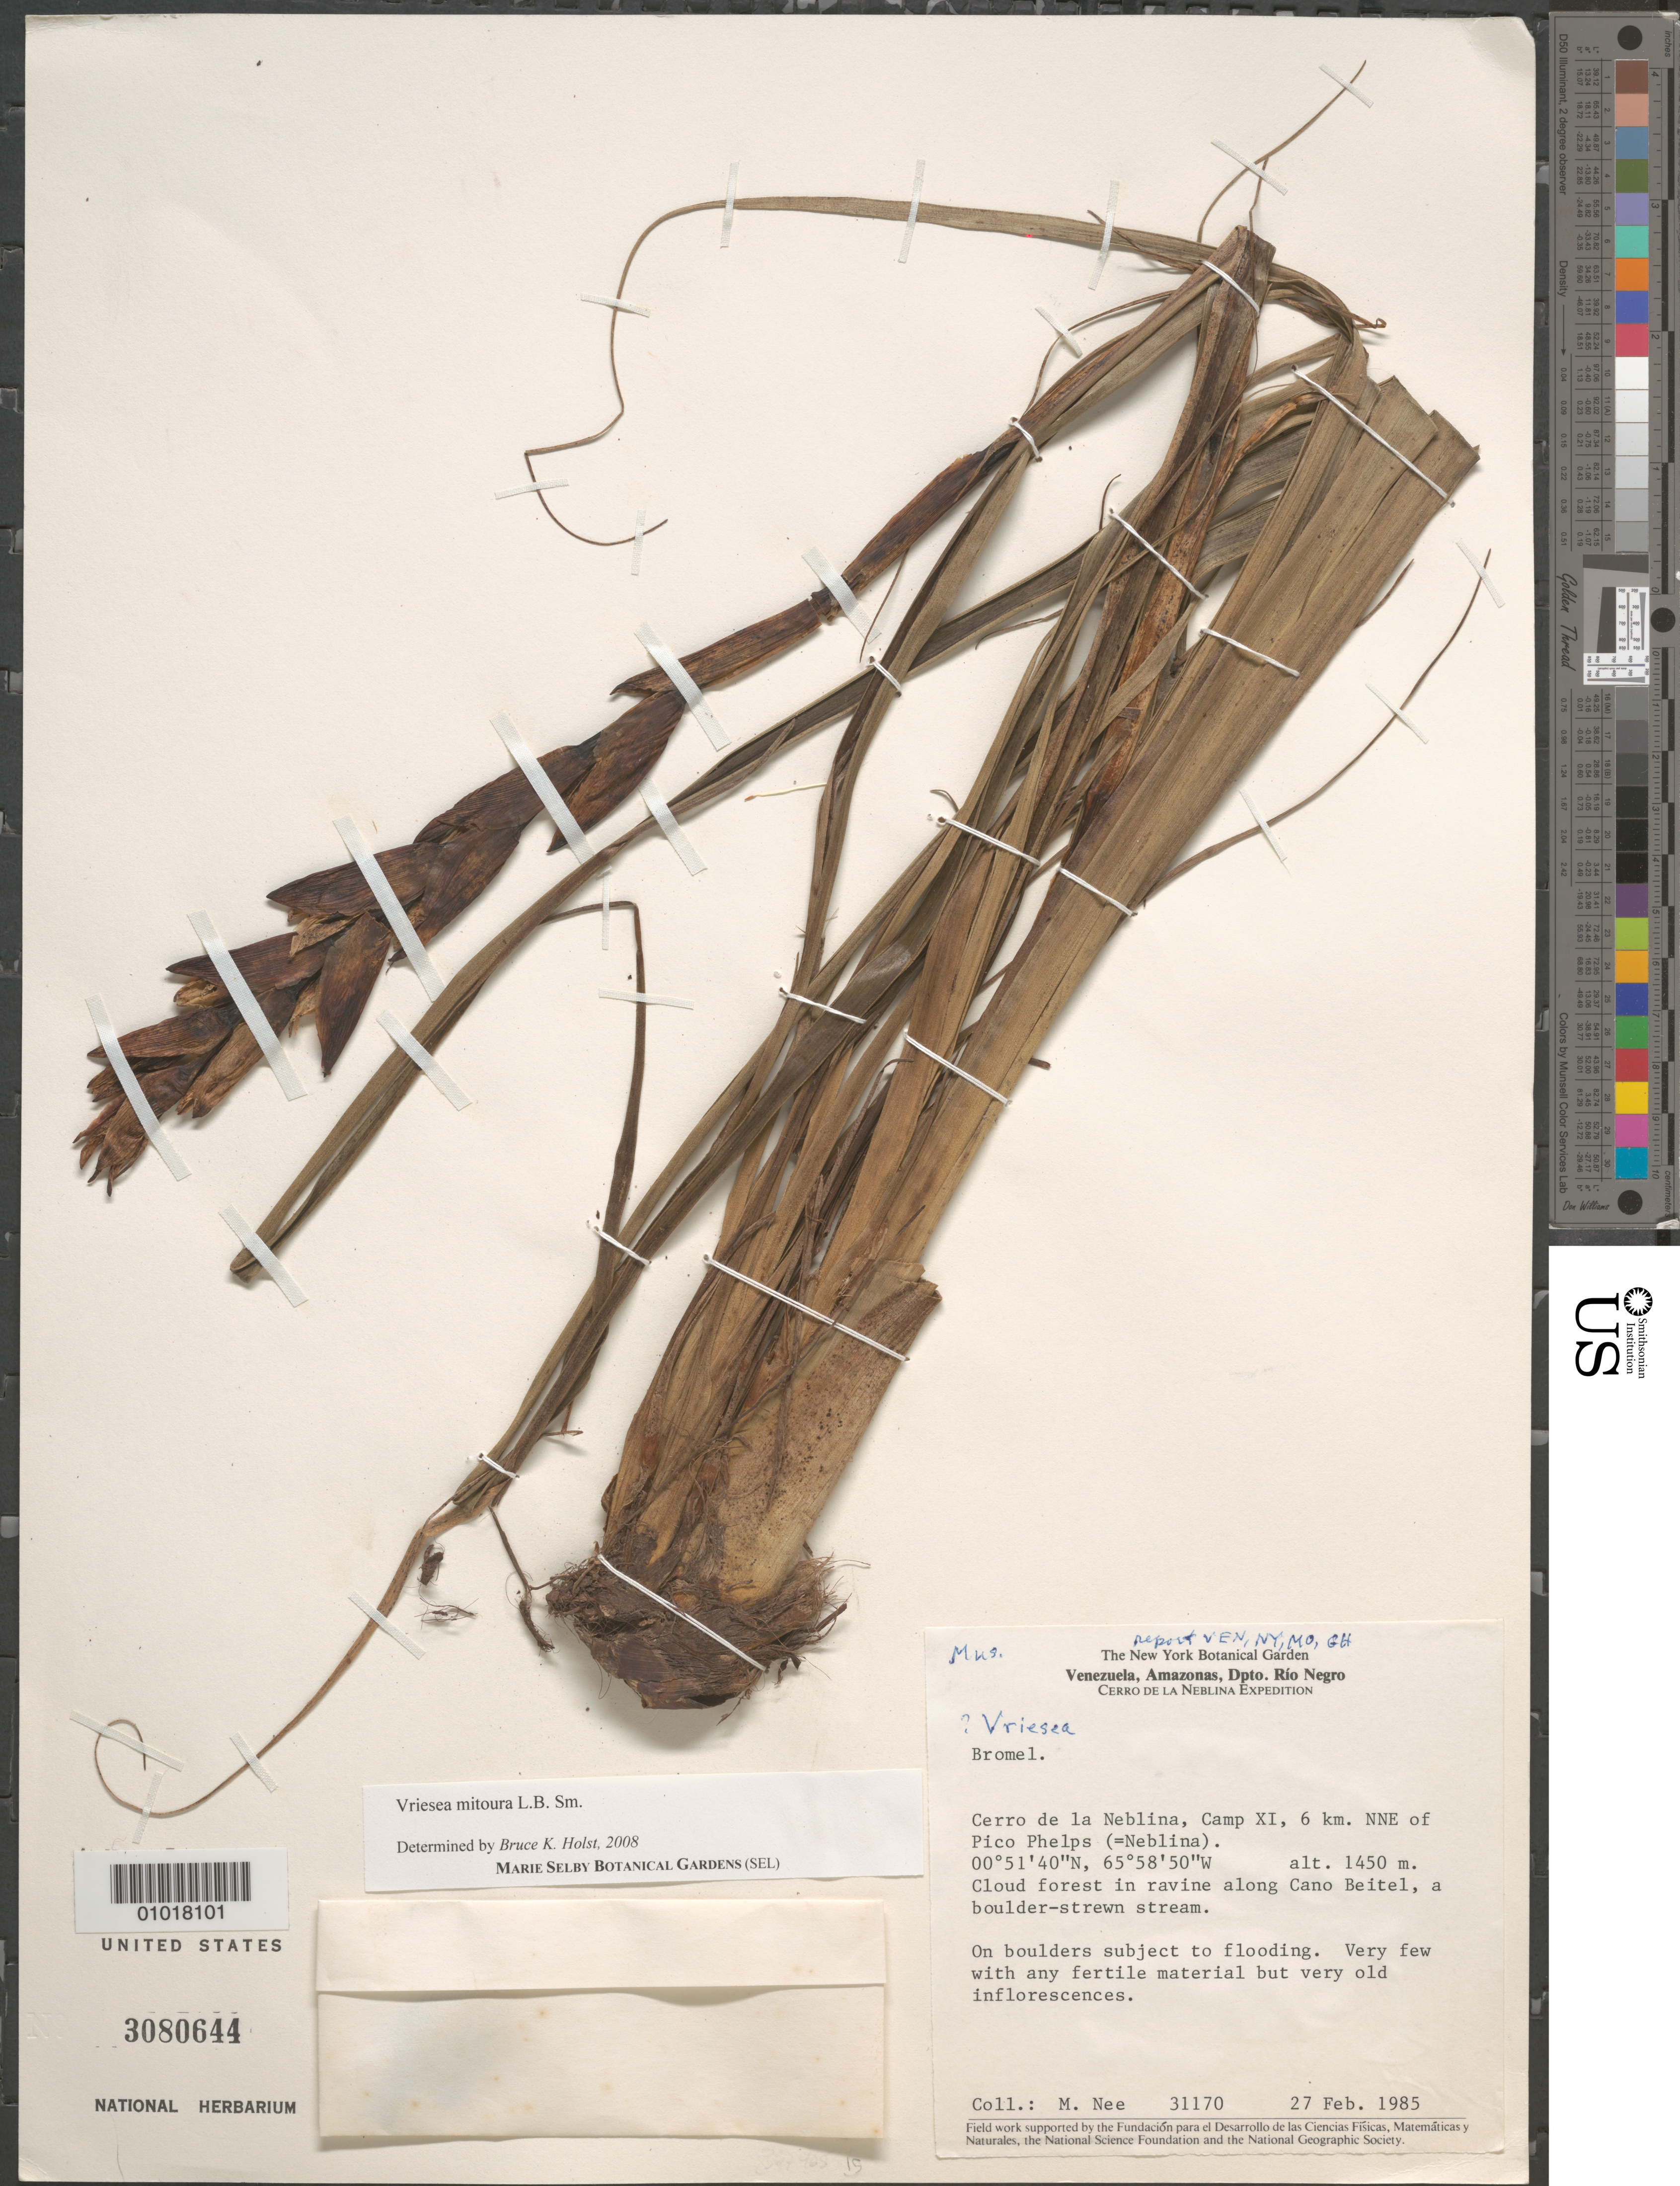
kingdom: Plantae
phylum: Tracheophyta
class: Liliopsida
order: Poales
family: Bromeliaceae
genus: Vriesea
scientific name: Vriesea mitoura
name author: L.B. Sm.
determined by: Holst, Bruce K.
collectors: M. Nee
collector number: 31170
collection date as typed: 27-Feb-85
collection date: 1985-02-27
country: Venezuela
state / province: Amazonas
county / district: Río Negro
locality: Cerro de la Neblina, Camp XI, 6 km NNE of Pico Phelps, along Caño Beitel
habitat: Cloud forest in ravine along caño, a boulder-strewn stream; on boulders subject to flooding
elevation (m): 1450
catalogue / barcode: US 3080644